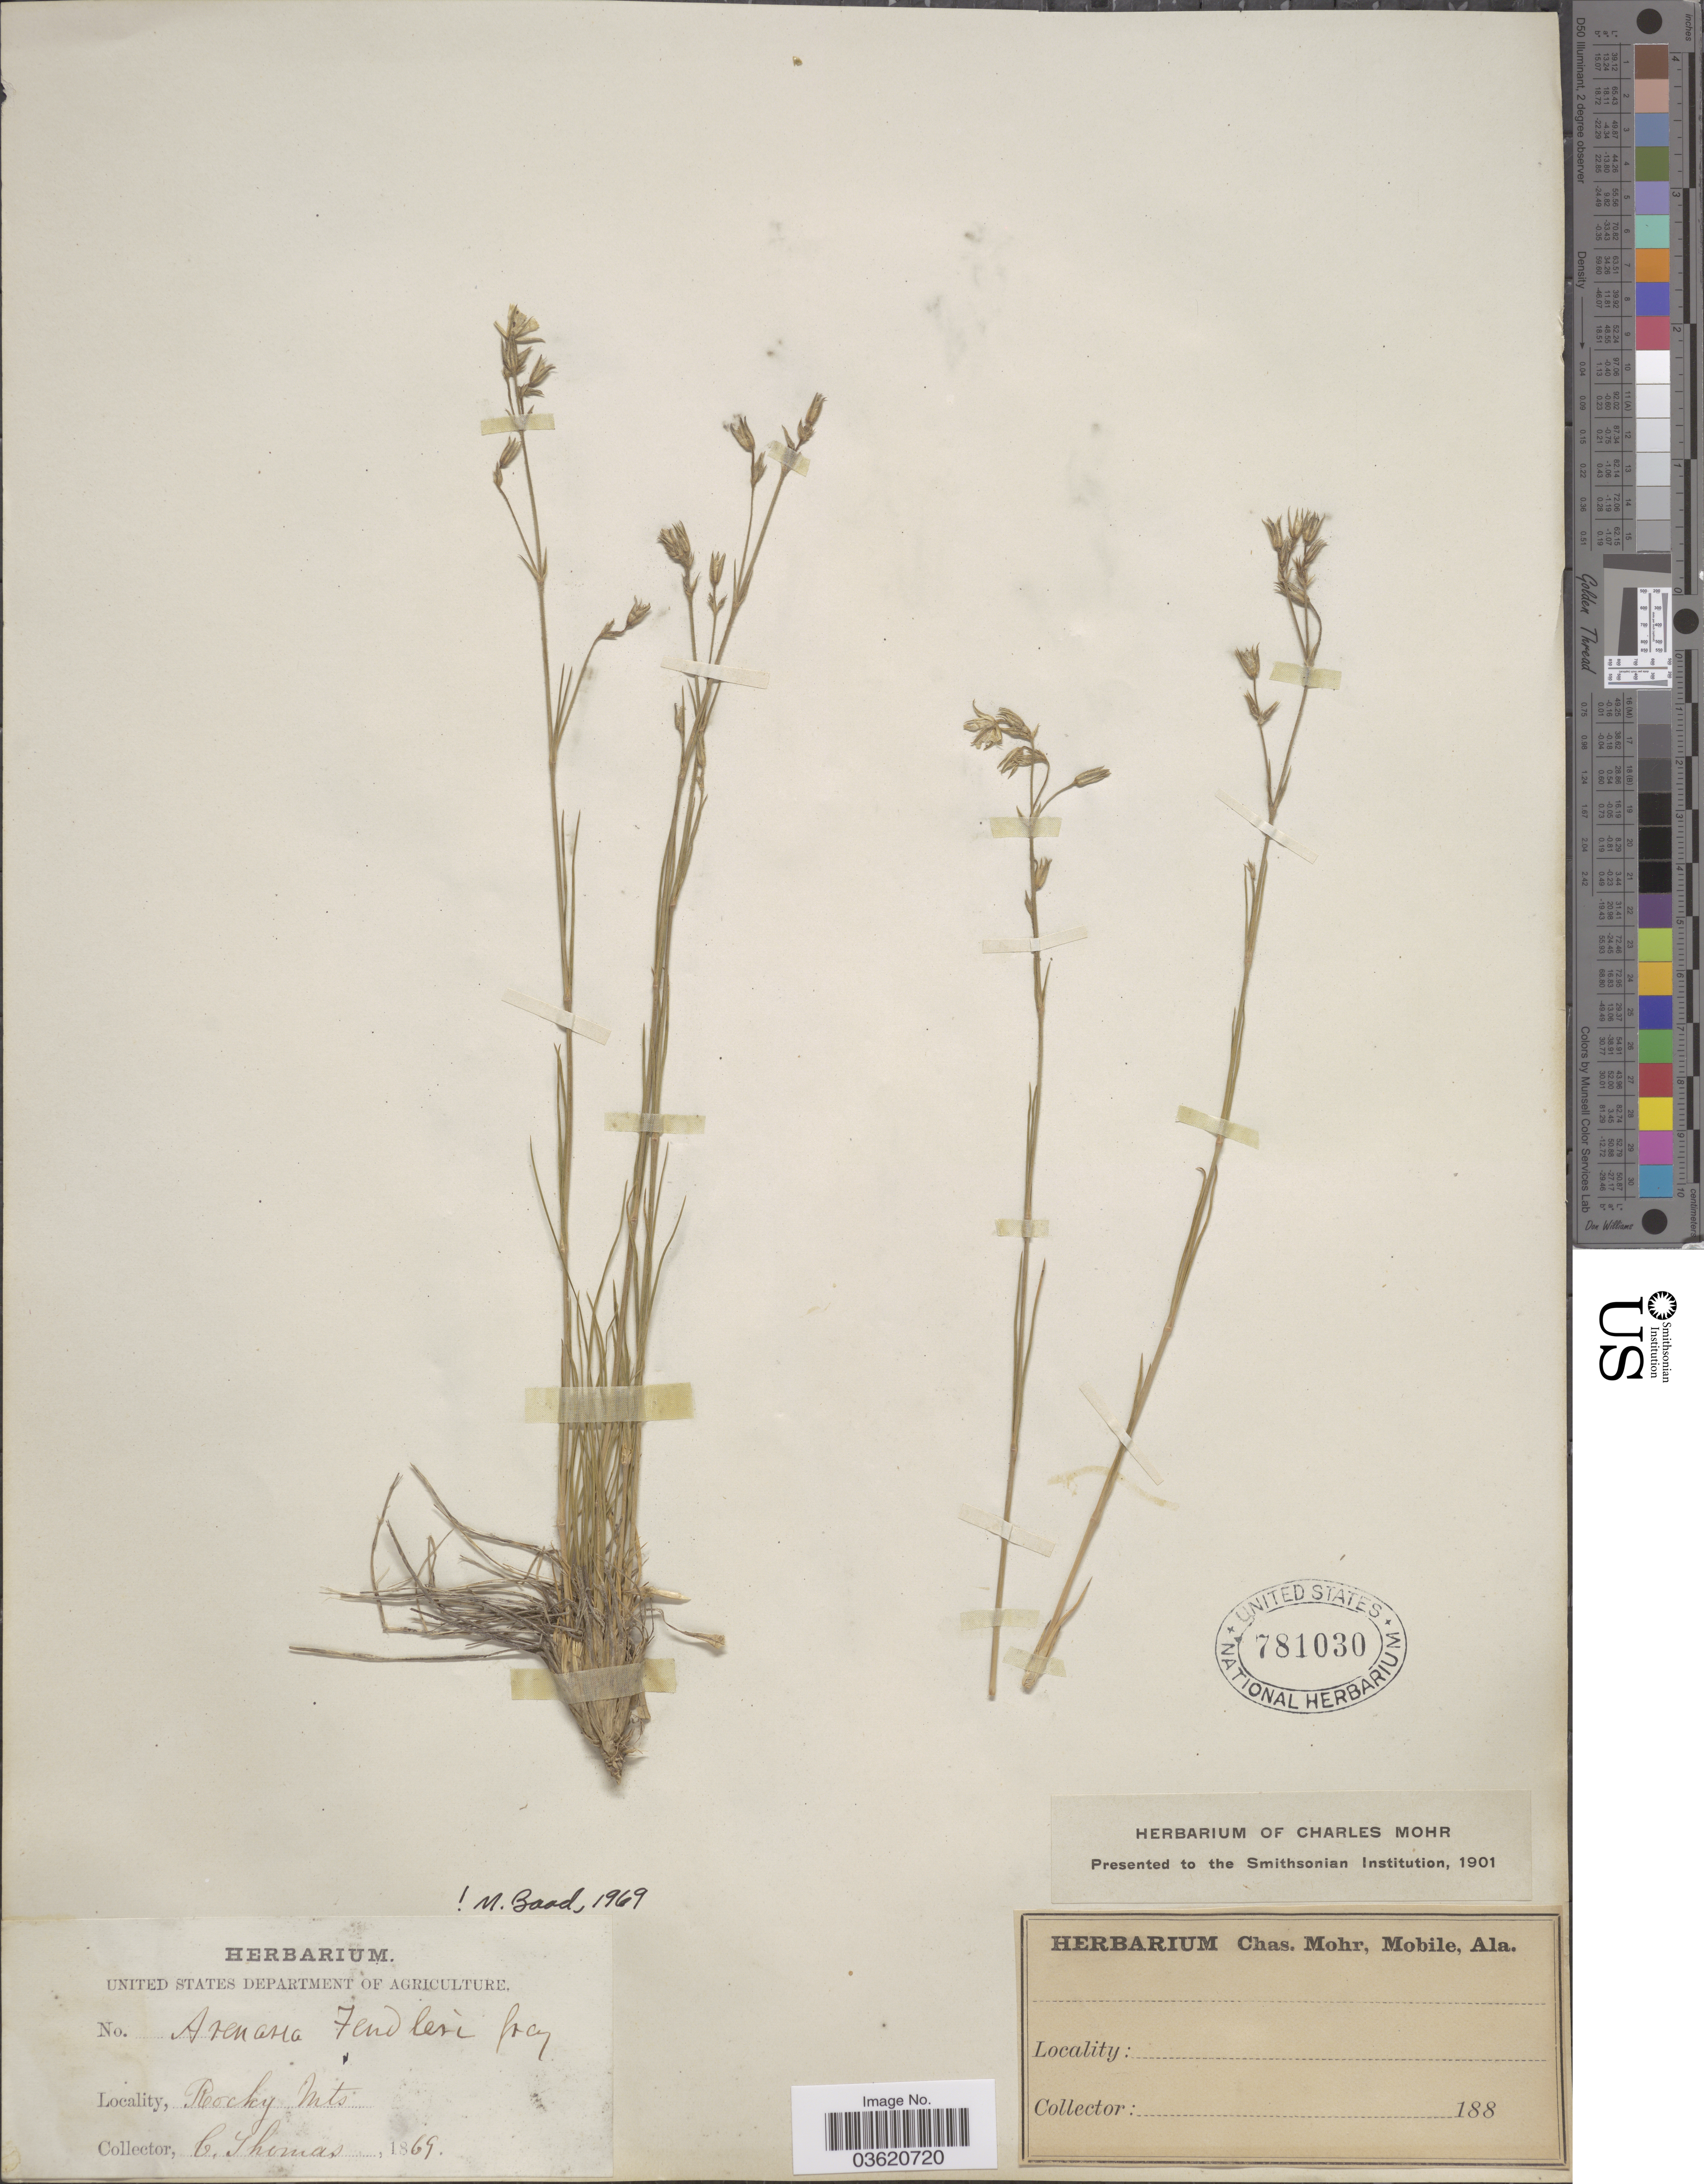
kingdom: Plantae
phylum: Tracheophyta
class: Magnoliopsida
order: Caryophyllales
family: Caryophyllaceae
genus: Eremogone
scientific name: Eremogone fendleri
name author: (A. Gray) Ikonn.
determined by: U.S. National Herbarium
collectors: C. Thomas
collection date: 1869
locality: Rocky Mts.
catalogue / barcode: US 781030